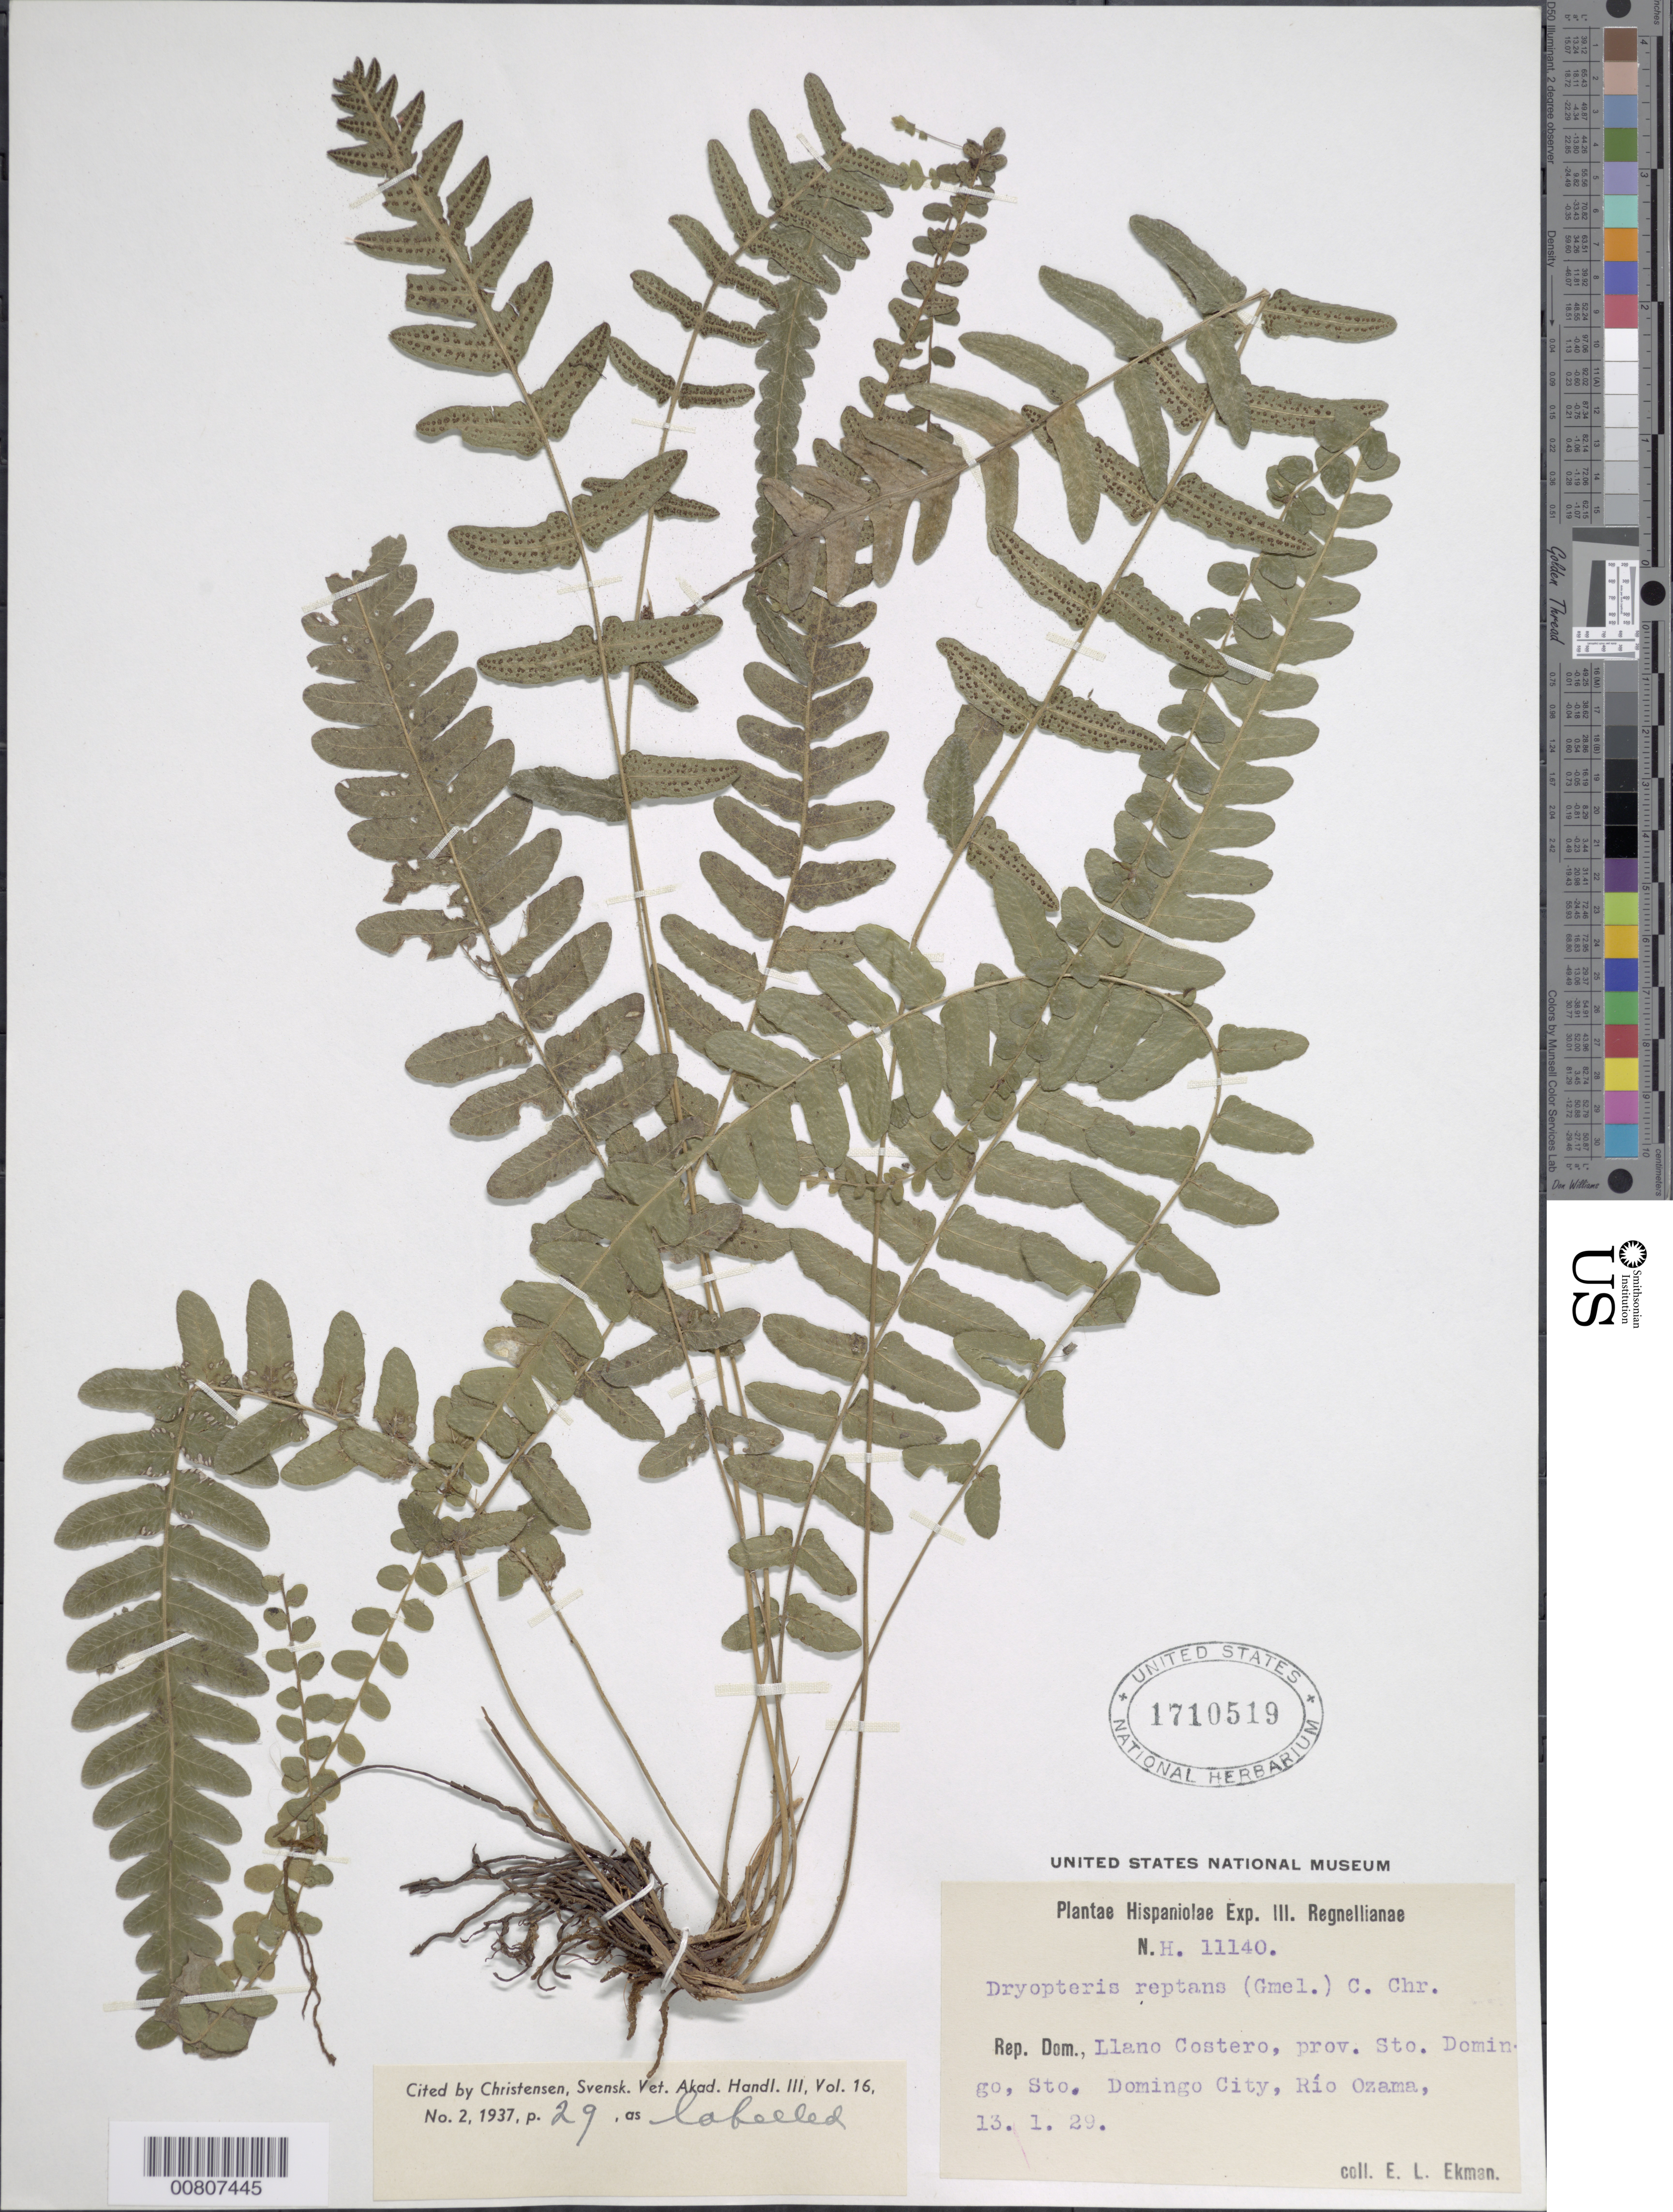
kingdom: Plantae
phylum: Tracheophyta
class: Polypodiopsida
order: Polypodiales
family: Thelypteridaceae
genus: Goniopteris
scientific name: Goniopteris reptans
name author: (J.F. Gmel.) C. Presl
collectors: E. L. Ekman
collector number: H 11140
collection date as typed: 13 Jan 1929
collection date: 1929-01-13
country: Dominican Republic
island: Hispaniola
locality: Prov. Santo Domingo, Llano Costero, Sto. Domingo City, Río Ozama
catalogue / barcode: US 1710519